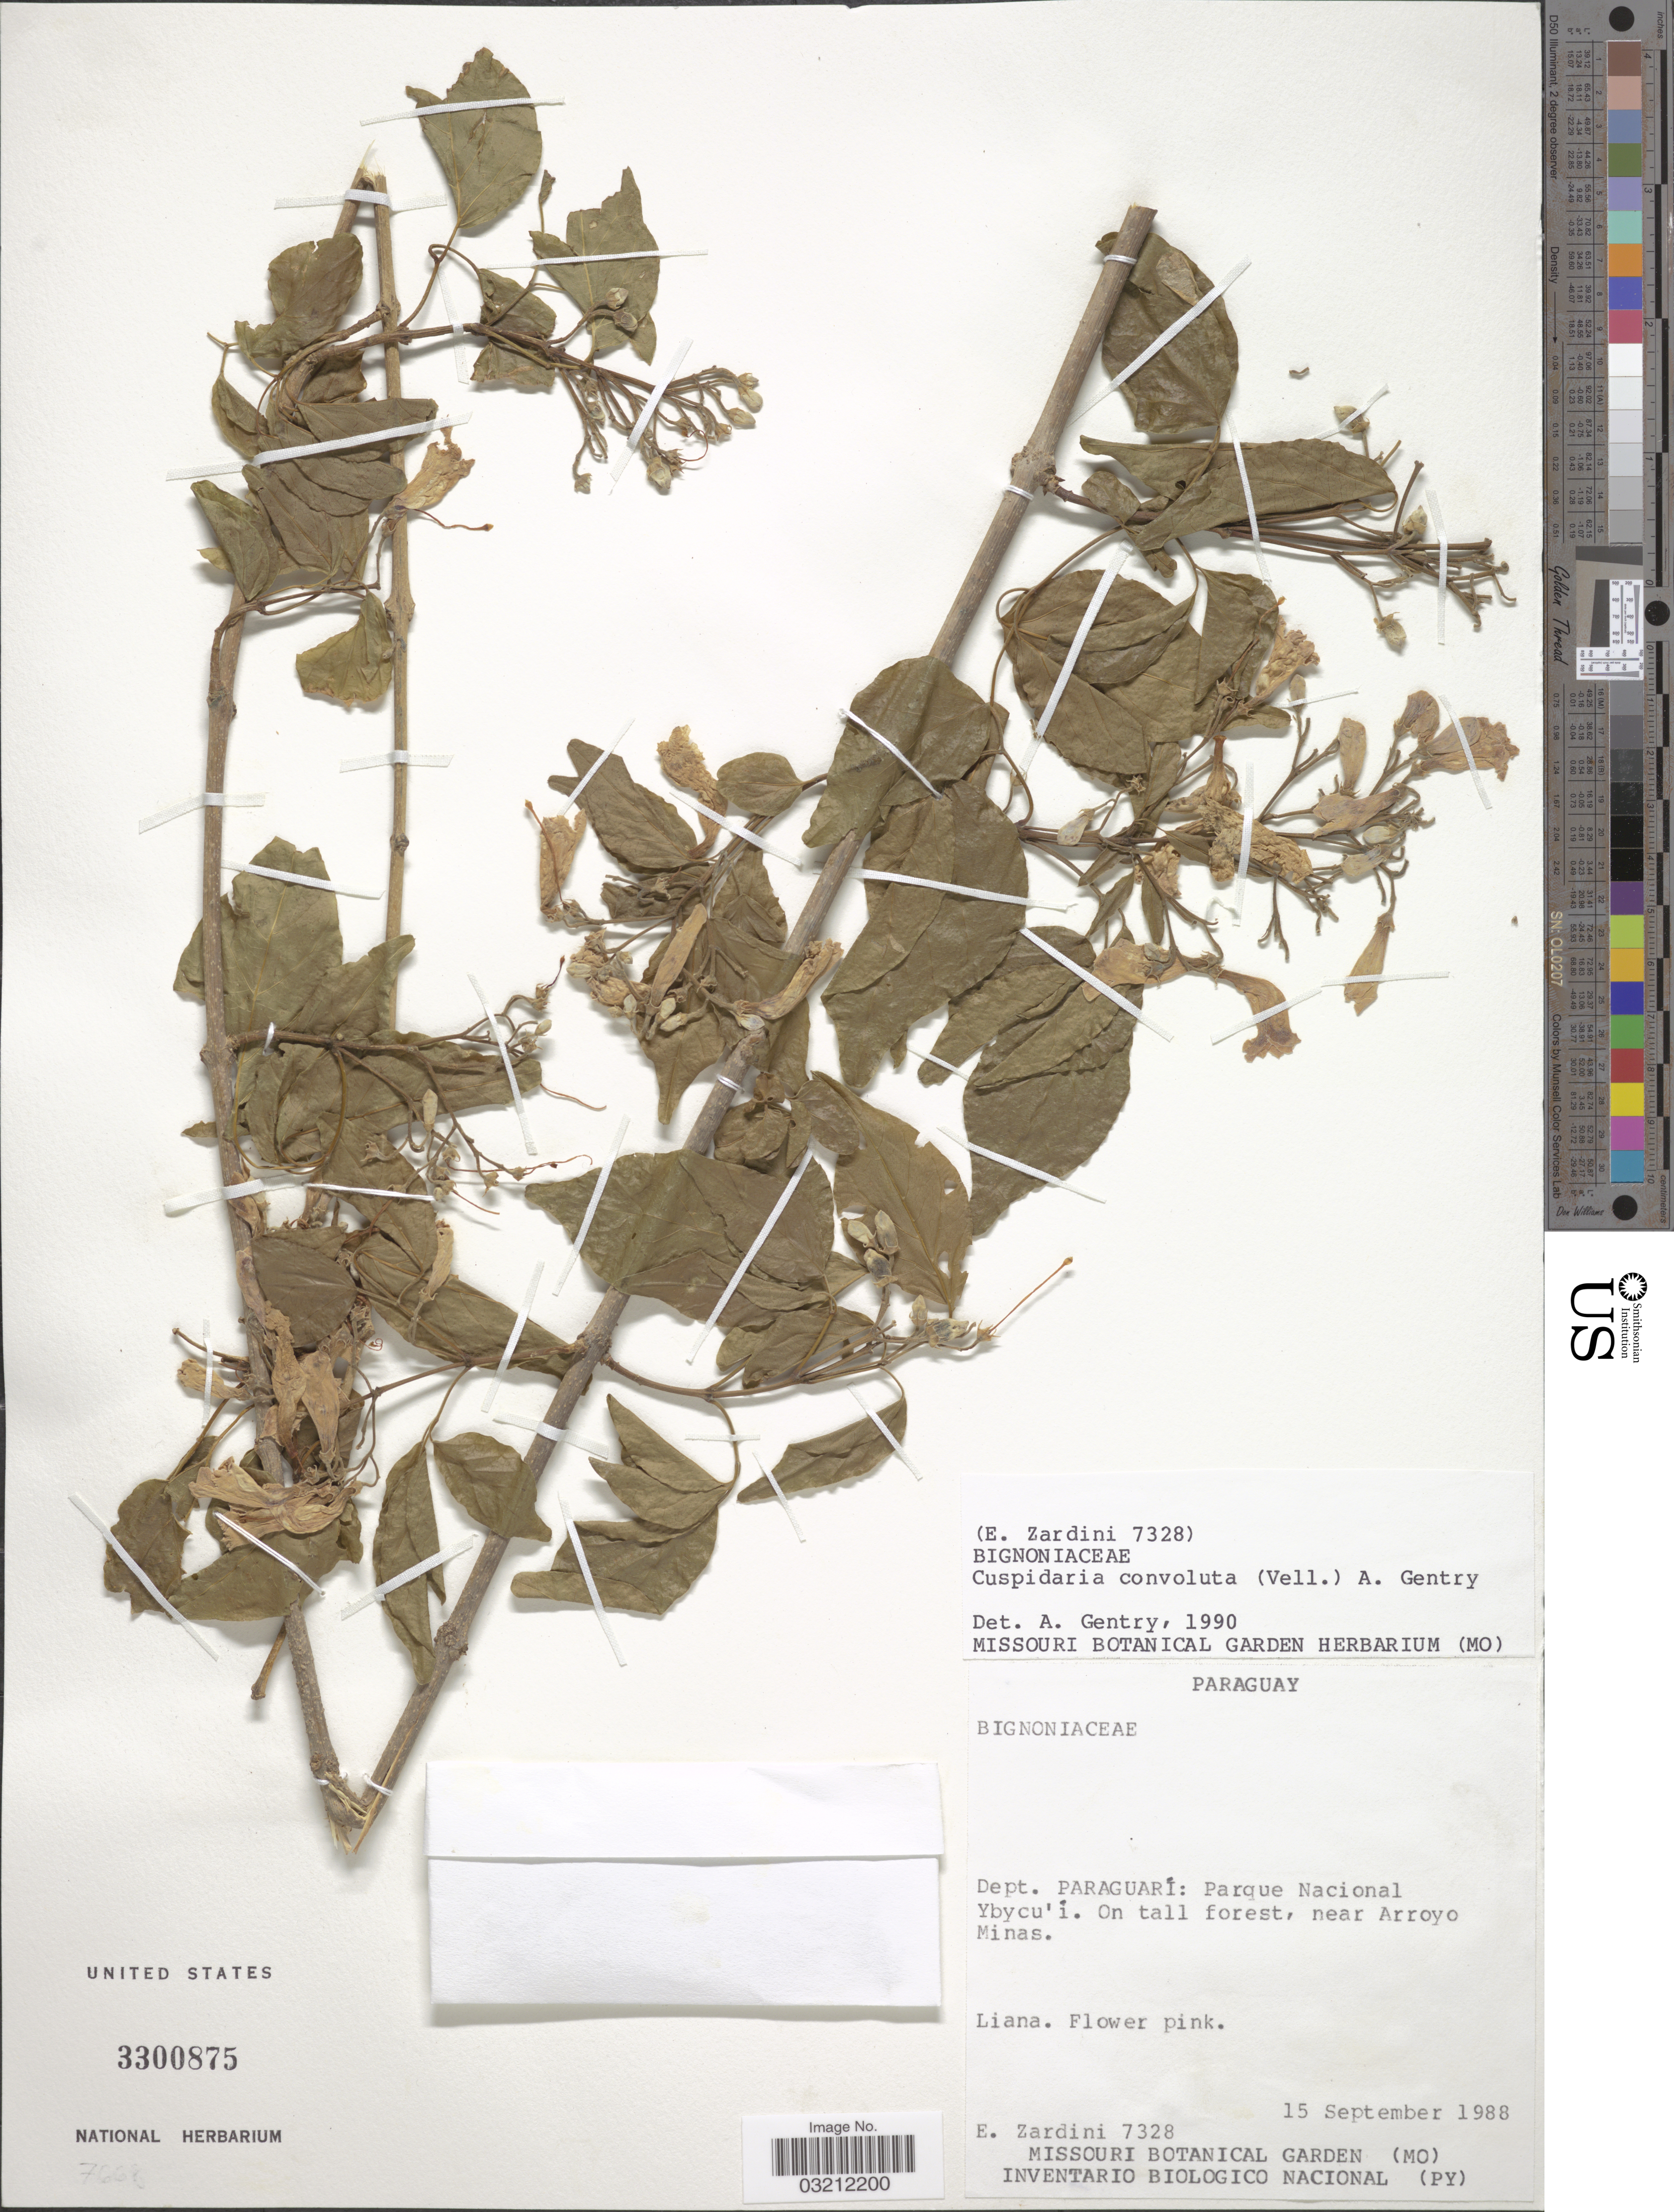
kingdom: Plantae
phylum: Tracheophyta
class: Magnoliopsida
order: Lamiales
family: Bignoniaceae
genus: Cuspidaria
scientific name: Cuspidaria convoluta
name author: (Vell.) A.H. Gentry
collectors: E. Zardini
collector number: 7328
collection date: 1988-09-15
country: Paraguay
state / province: Paraguari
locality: Dept. Paraguarí: Parque Nacional Ybycu'í. Near Arroyo Minas.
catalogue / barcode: US 3300875